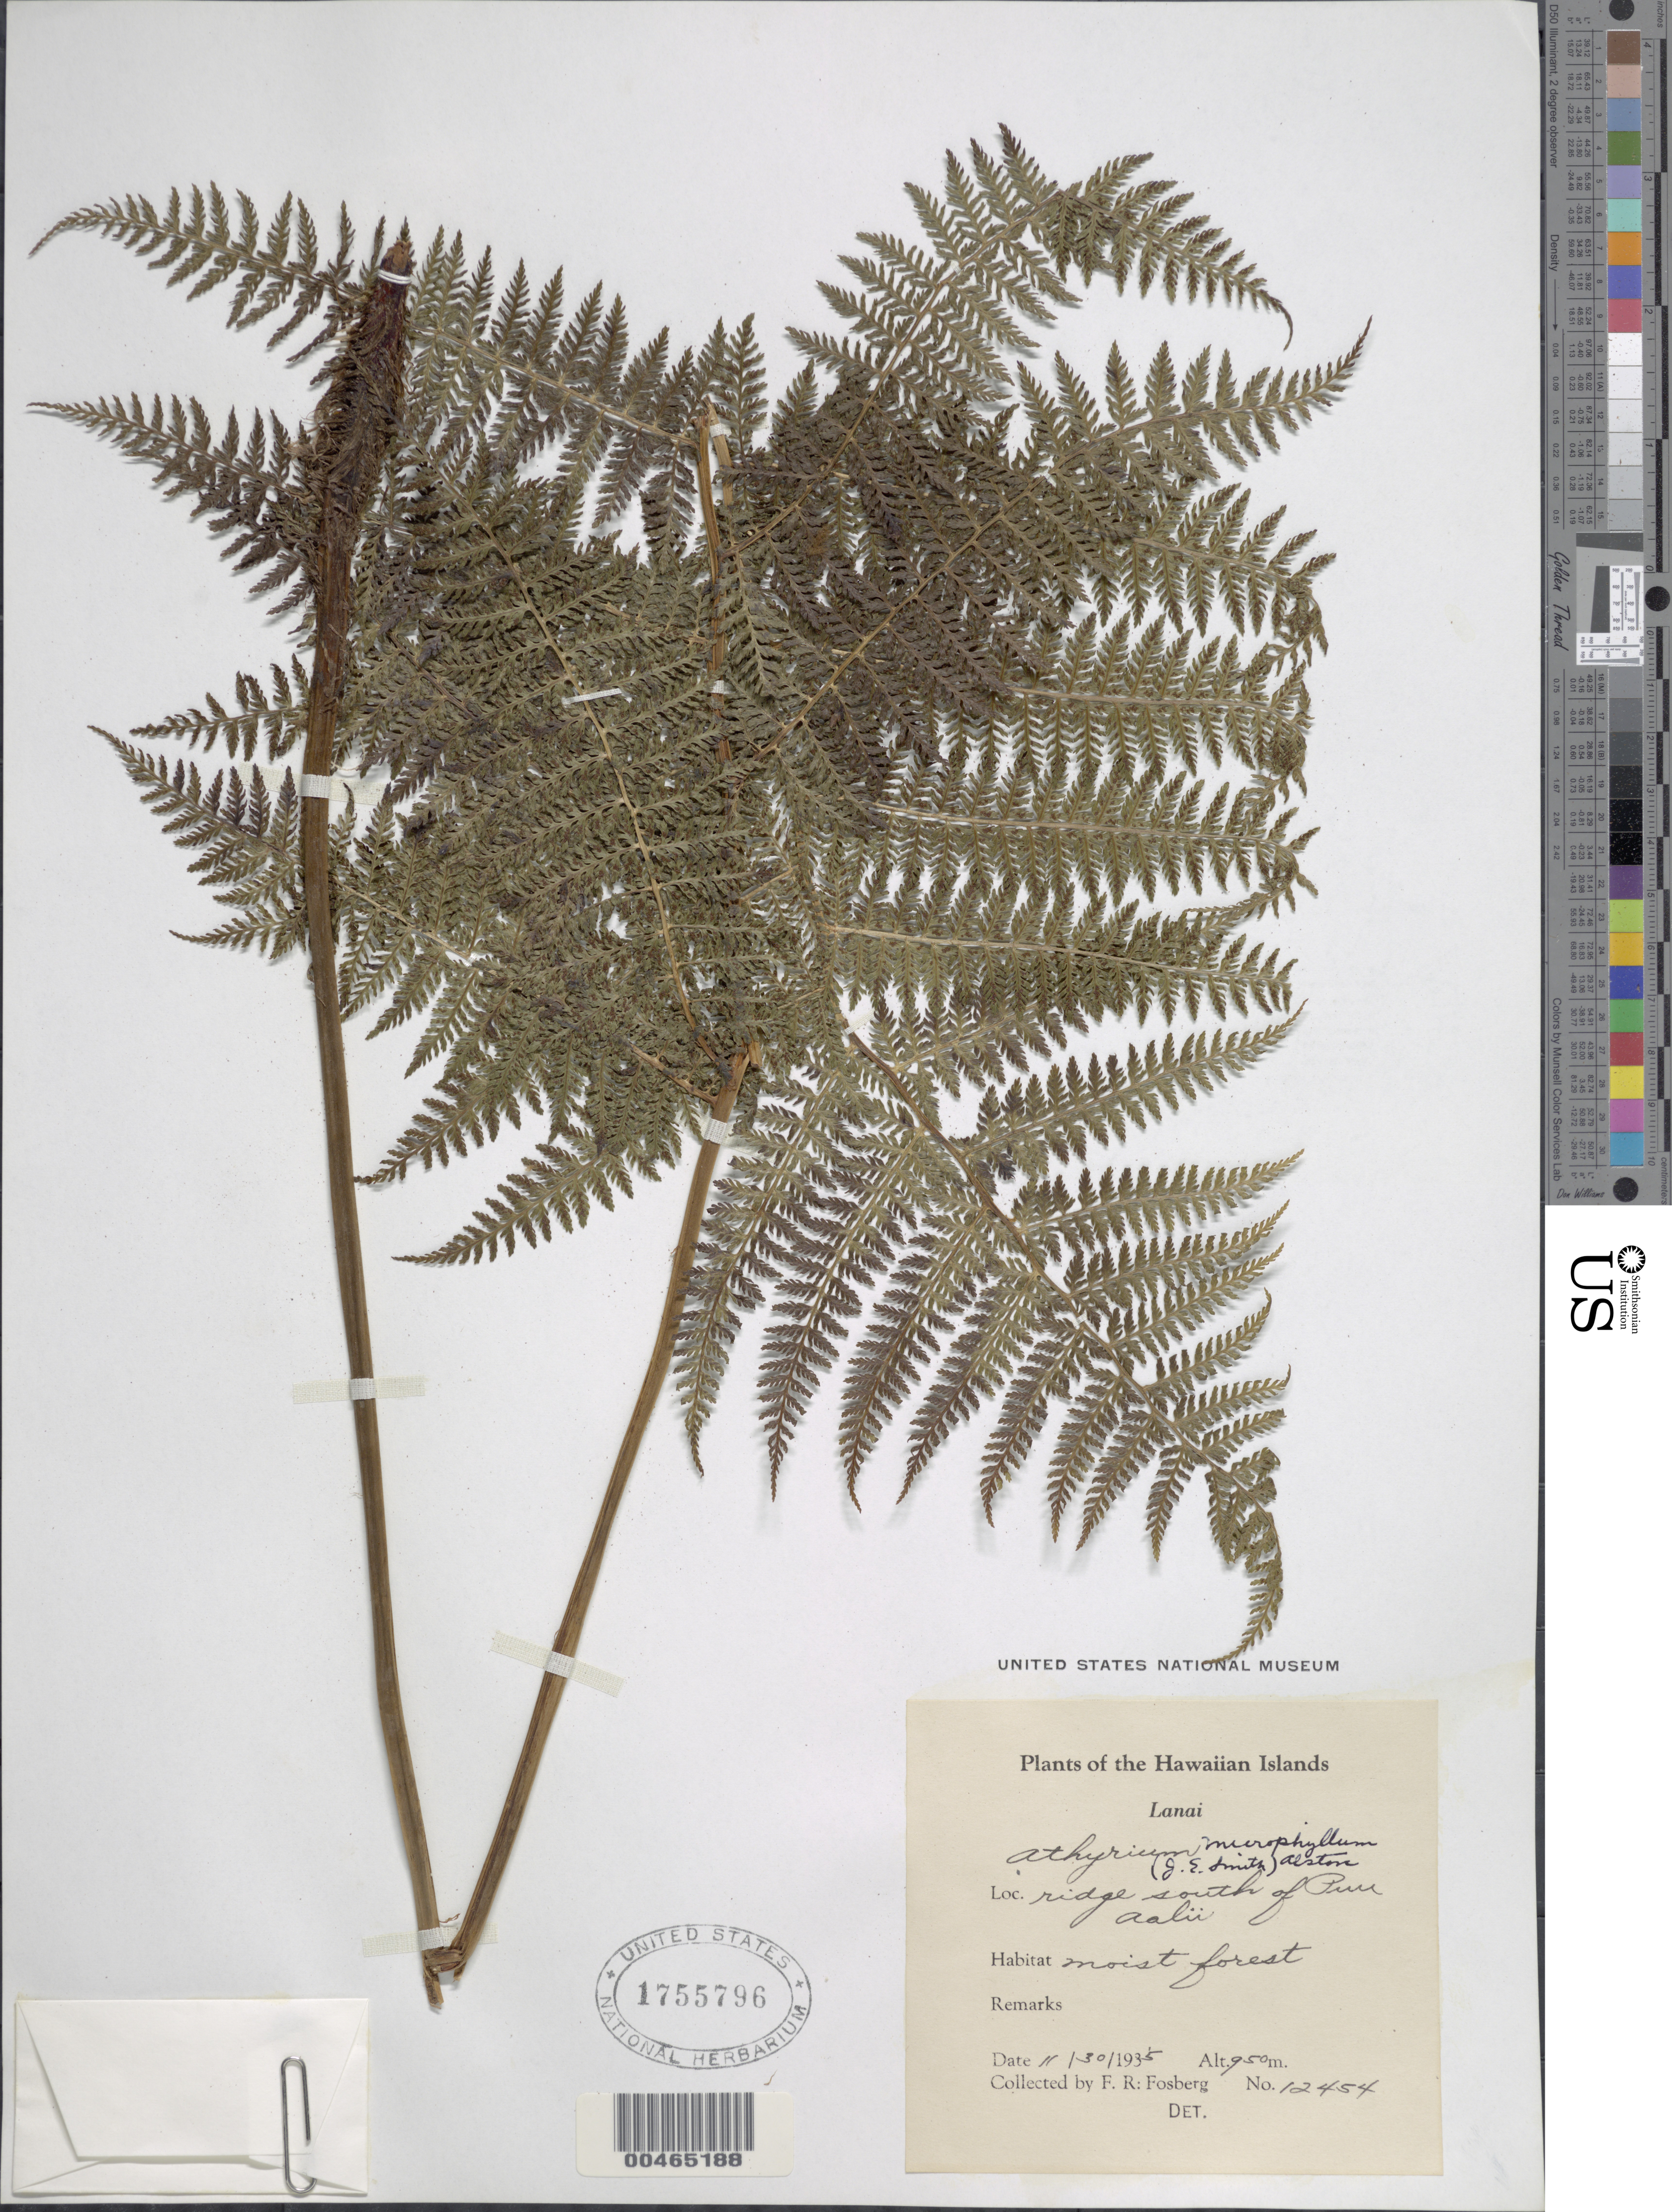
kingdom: Plantae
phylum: Tracheophyta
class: Polypodiopsida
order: Polypodiales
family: Athyriaceae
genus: Athyrium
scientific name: Athyrium microphyllum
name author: (Sm.) Alston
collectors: F. R. Fosberg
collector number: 12454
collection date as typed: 30 Nov 1935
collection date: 1935-11-30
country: United States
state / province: Hawaii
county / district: Maui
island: Lana'i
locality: Ridge S of Puu Aalii, Lanai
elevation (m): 950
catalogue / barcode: US 1755796